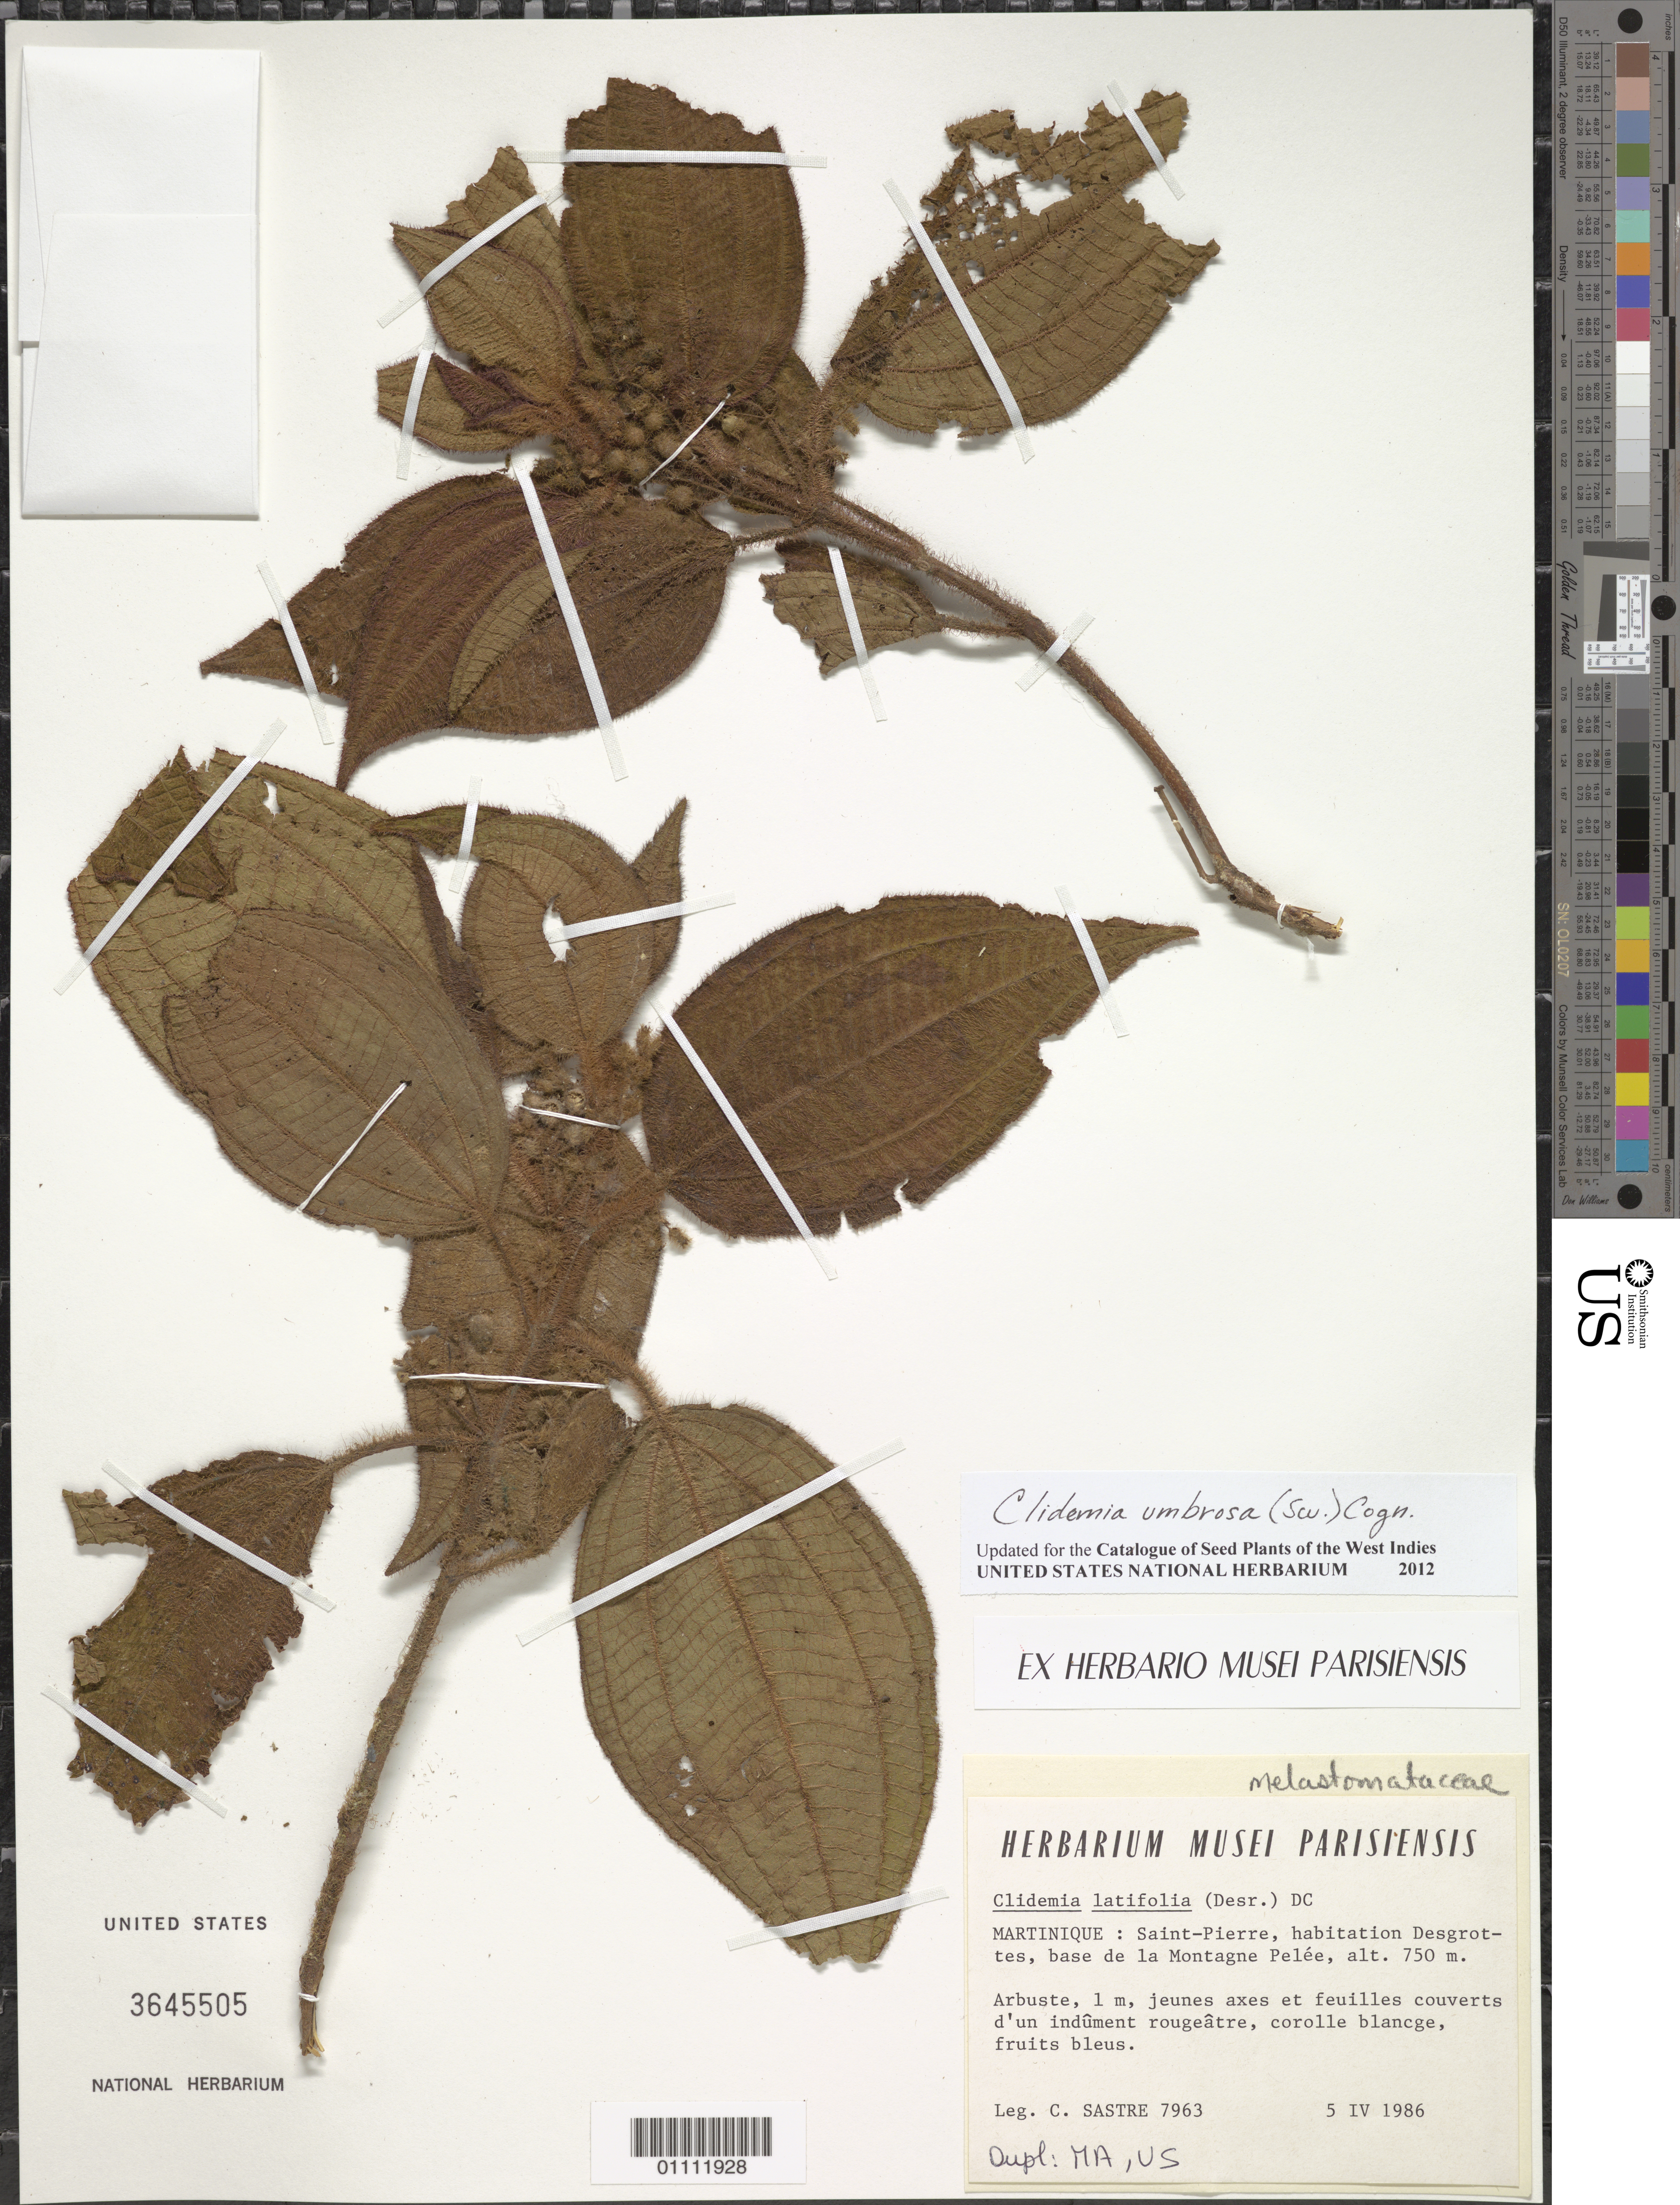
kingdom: Plantae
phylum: Tracheophyta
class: Magnoliopsida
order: Myrtales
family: Melastomataceae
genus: Clidemia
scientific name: Clidemia umbrosa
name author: (Sw.) Cogn.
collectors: C. H. L. Sastre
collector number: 7963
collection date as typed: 05 Apr 1986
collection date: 1986-04-05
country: Martinique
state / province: Saint-Pierre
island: Martinique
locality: Desgrottes, base de la Montagne Pelée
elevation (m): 750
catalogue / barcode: US 3645505